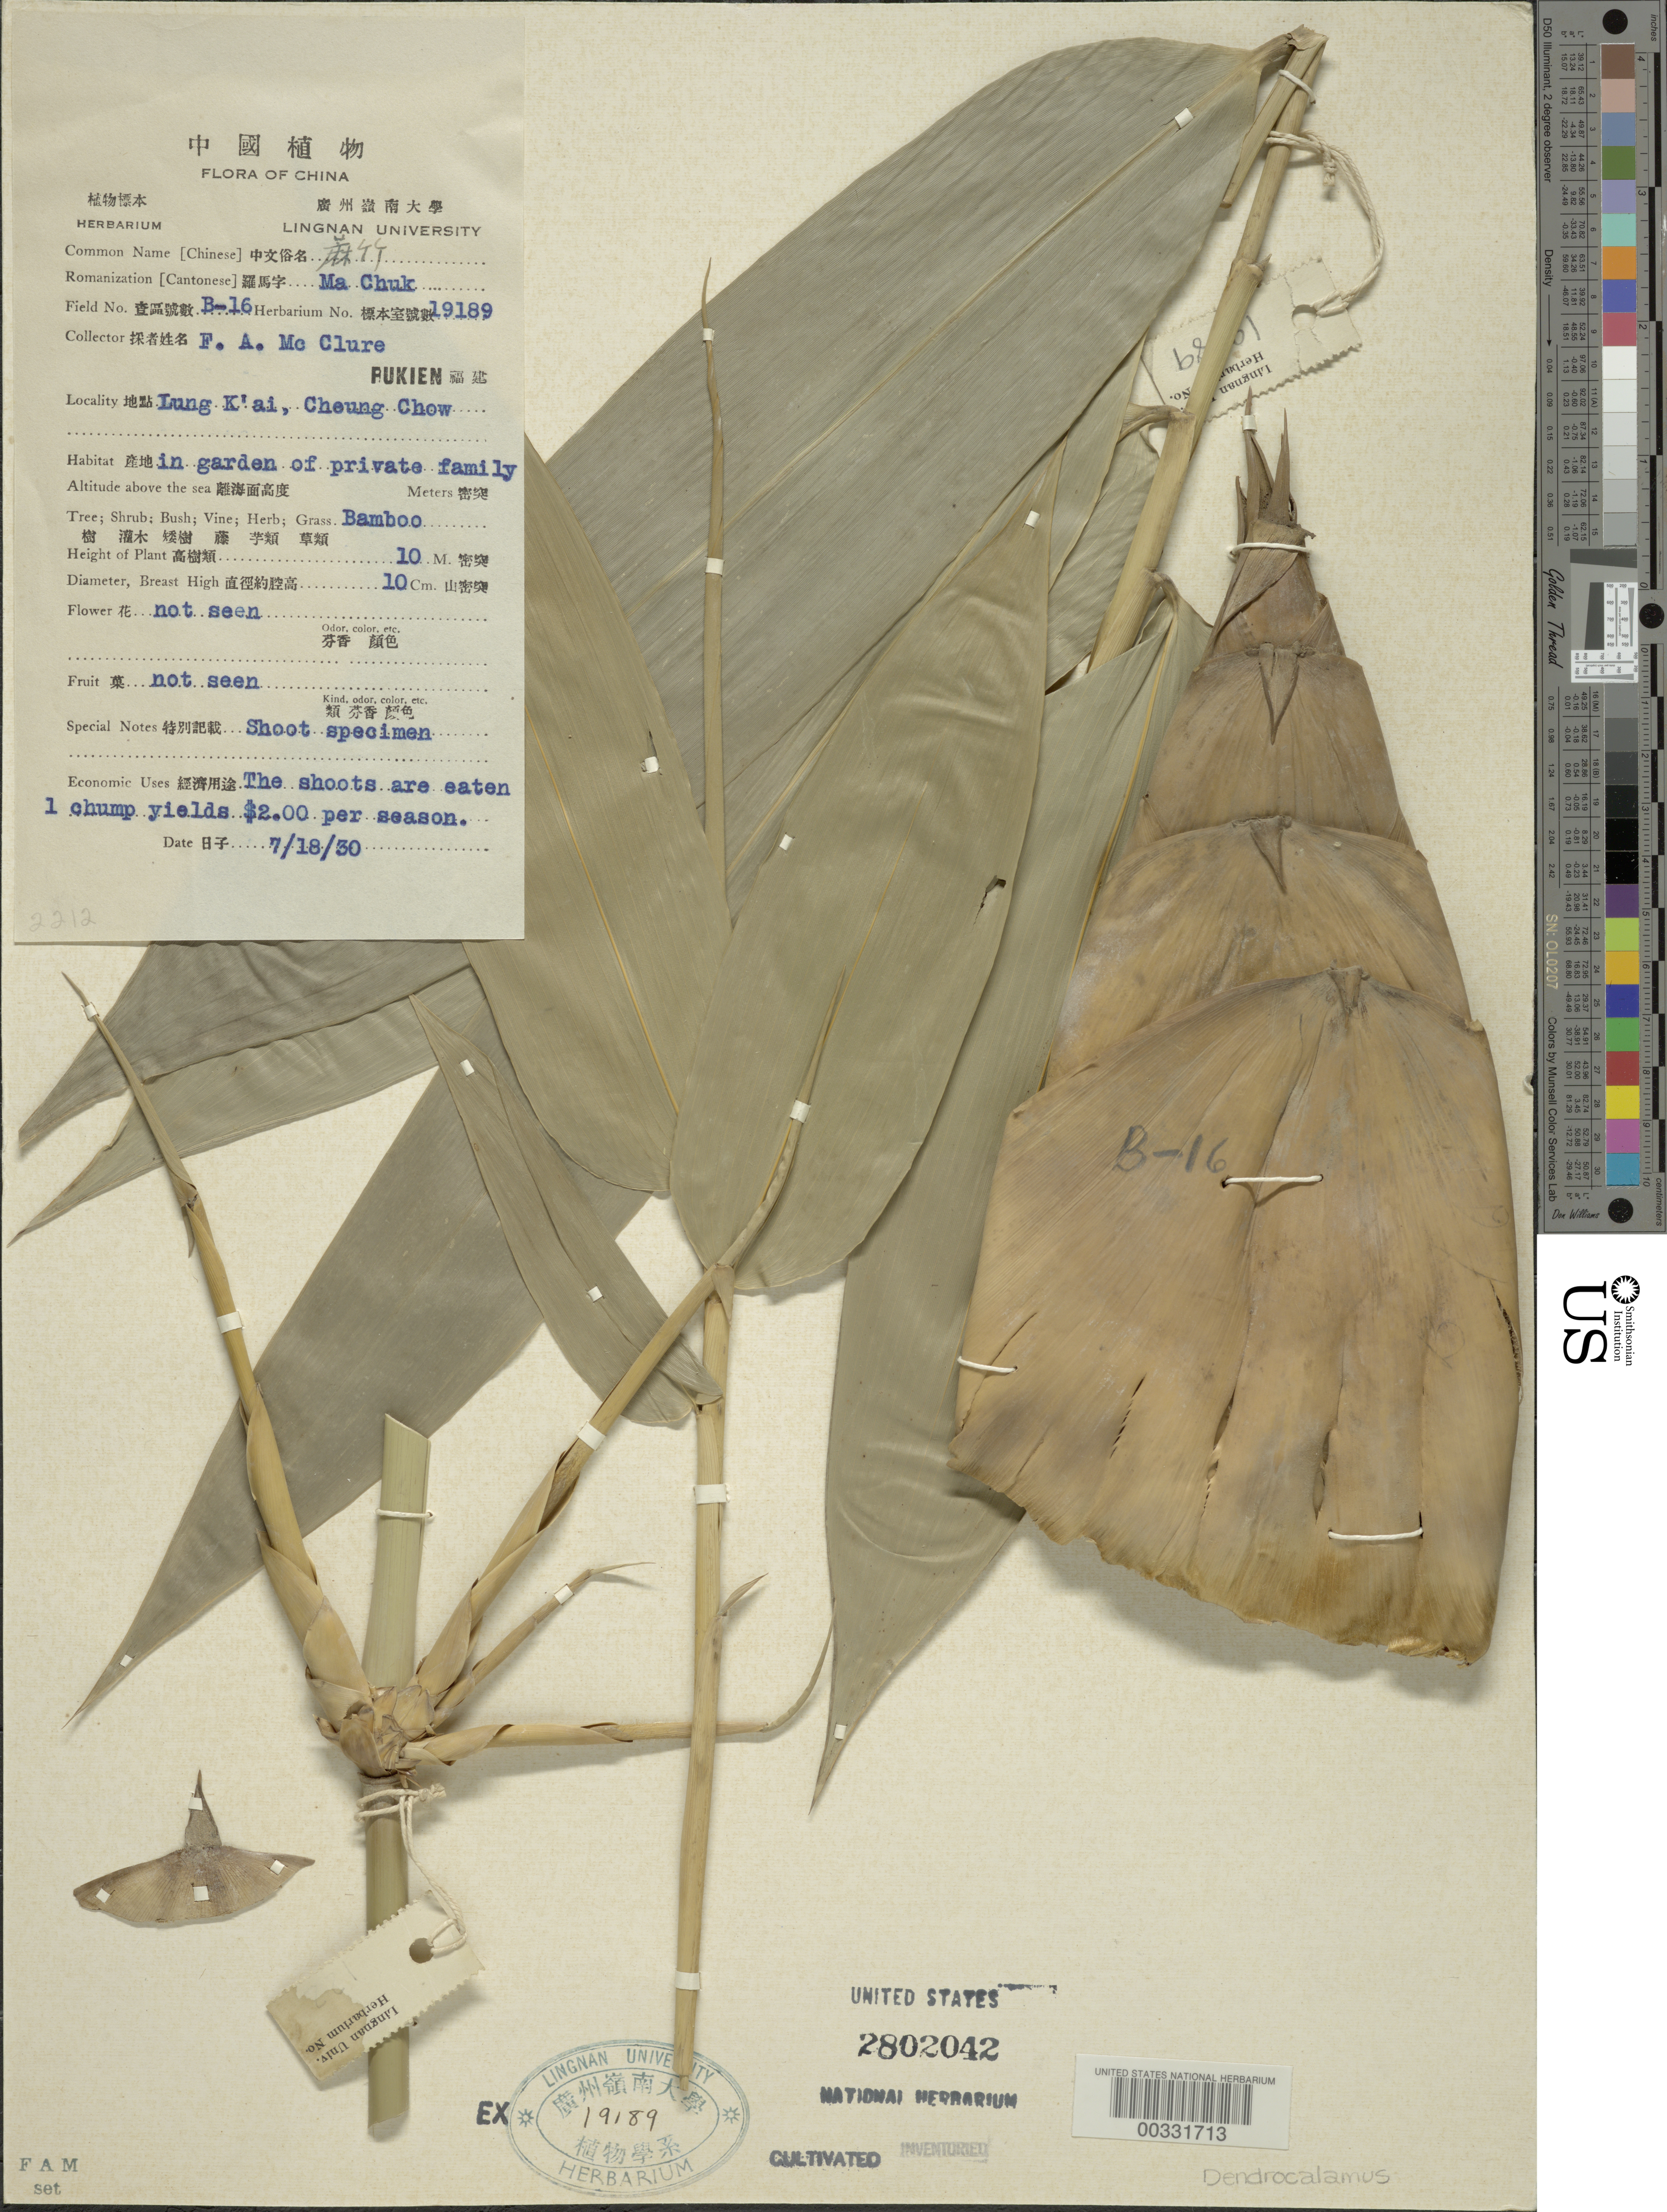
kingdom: Plantae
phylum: Tracheophyta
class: Liliopsida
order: Poales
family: Poaceae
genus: Dendrocalamus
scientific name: Dendrocalamus sp.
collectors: F. A. McClure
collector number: B-16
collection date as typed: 18 Jul 1930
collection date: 1930-07-18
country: China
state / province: Fujian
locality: Lung k'ai, cheung chow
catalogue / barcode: US 2802042